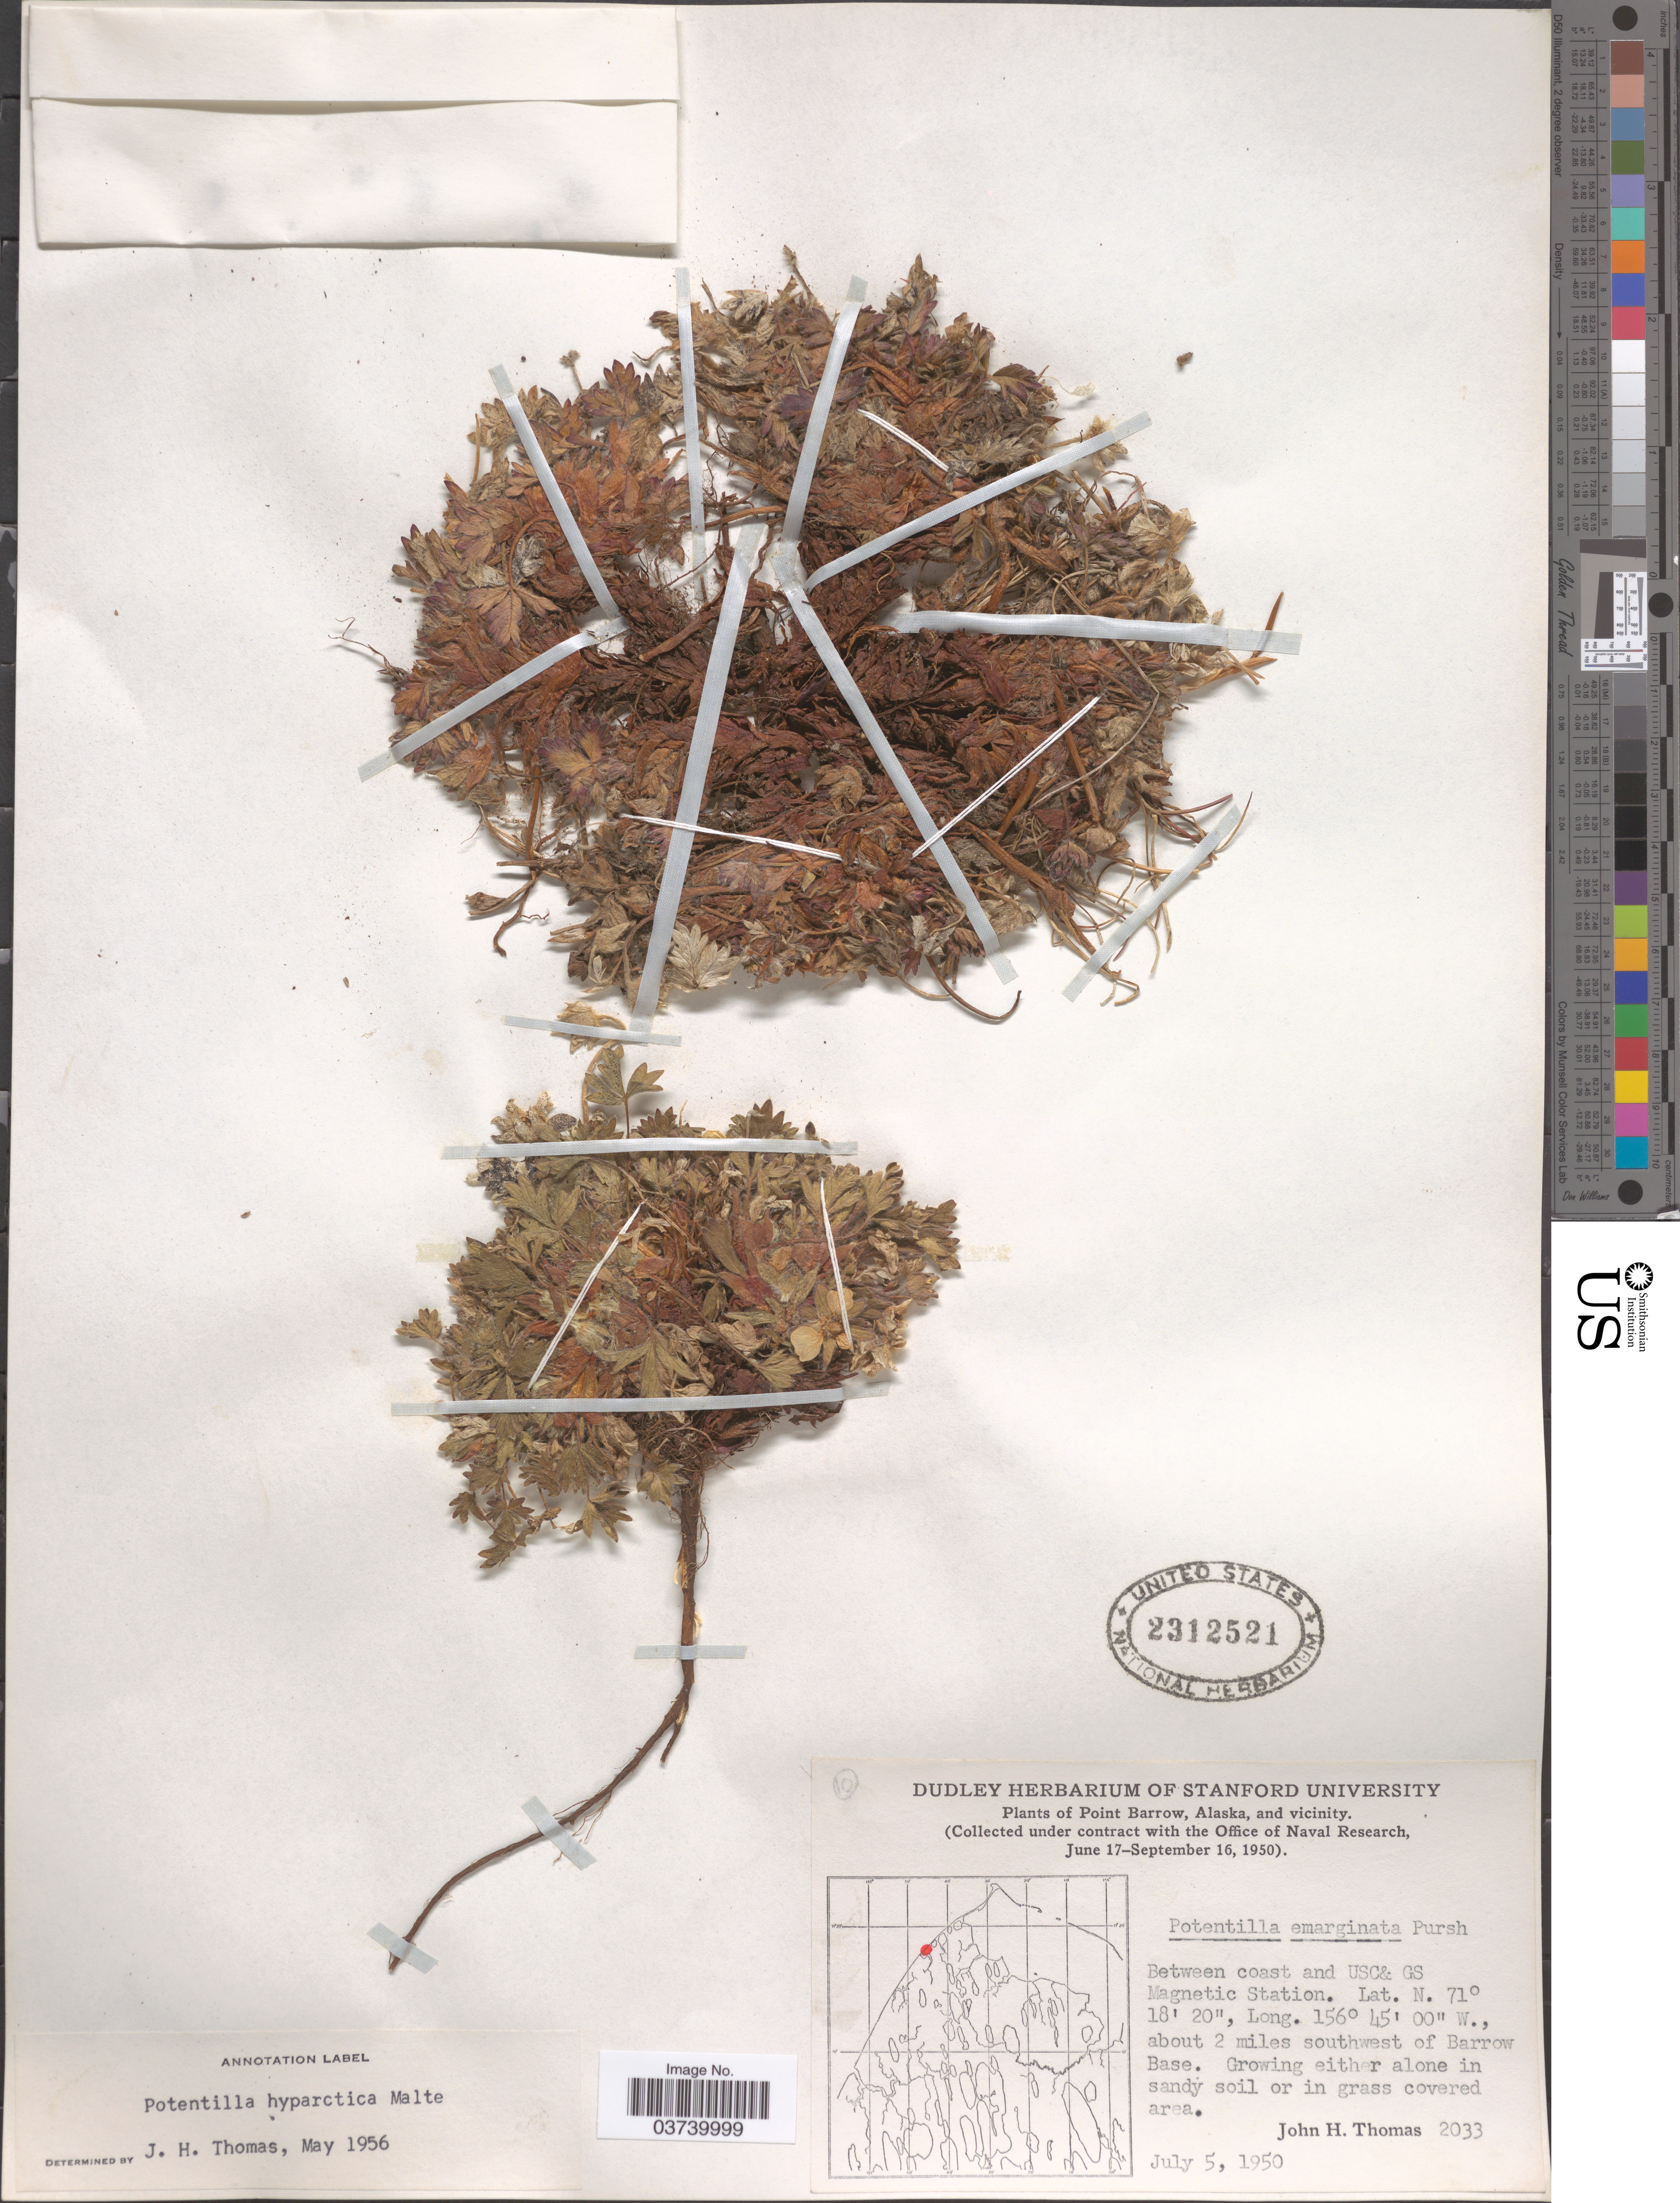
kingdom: Plantae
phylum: Tracheophyta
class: Magnoliopsida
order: Rosales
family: Rosaceae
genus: Potentilla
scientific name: Potentilla hyparctica subsp. hyparctica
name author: Malte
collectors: J. H. Thomas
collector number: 2033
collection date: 1950-07-05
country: United States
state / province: Alaska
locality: Point Barrow, Alaska, and vicinity. Between coast and USC& GS Magnetic Station. About 2 miles southwest of Barrow Base.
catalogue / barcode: US 2312521